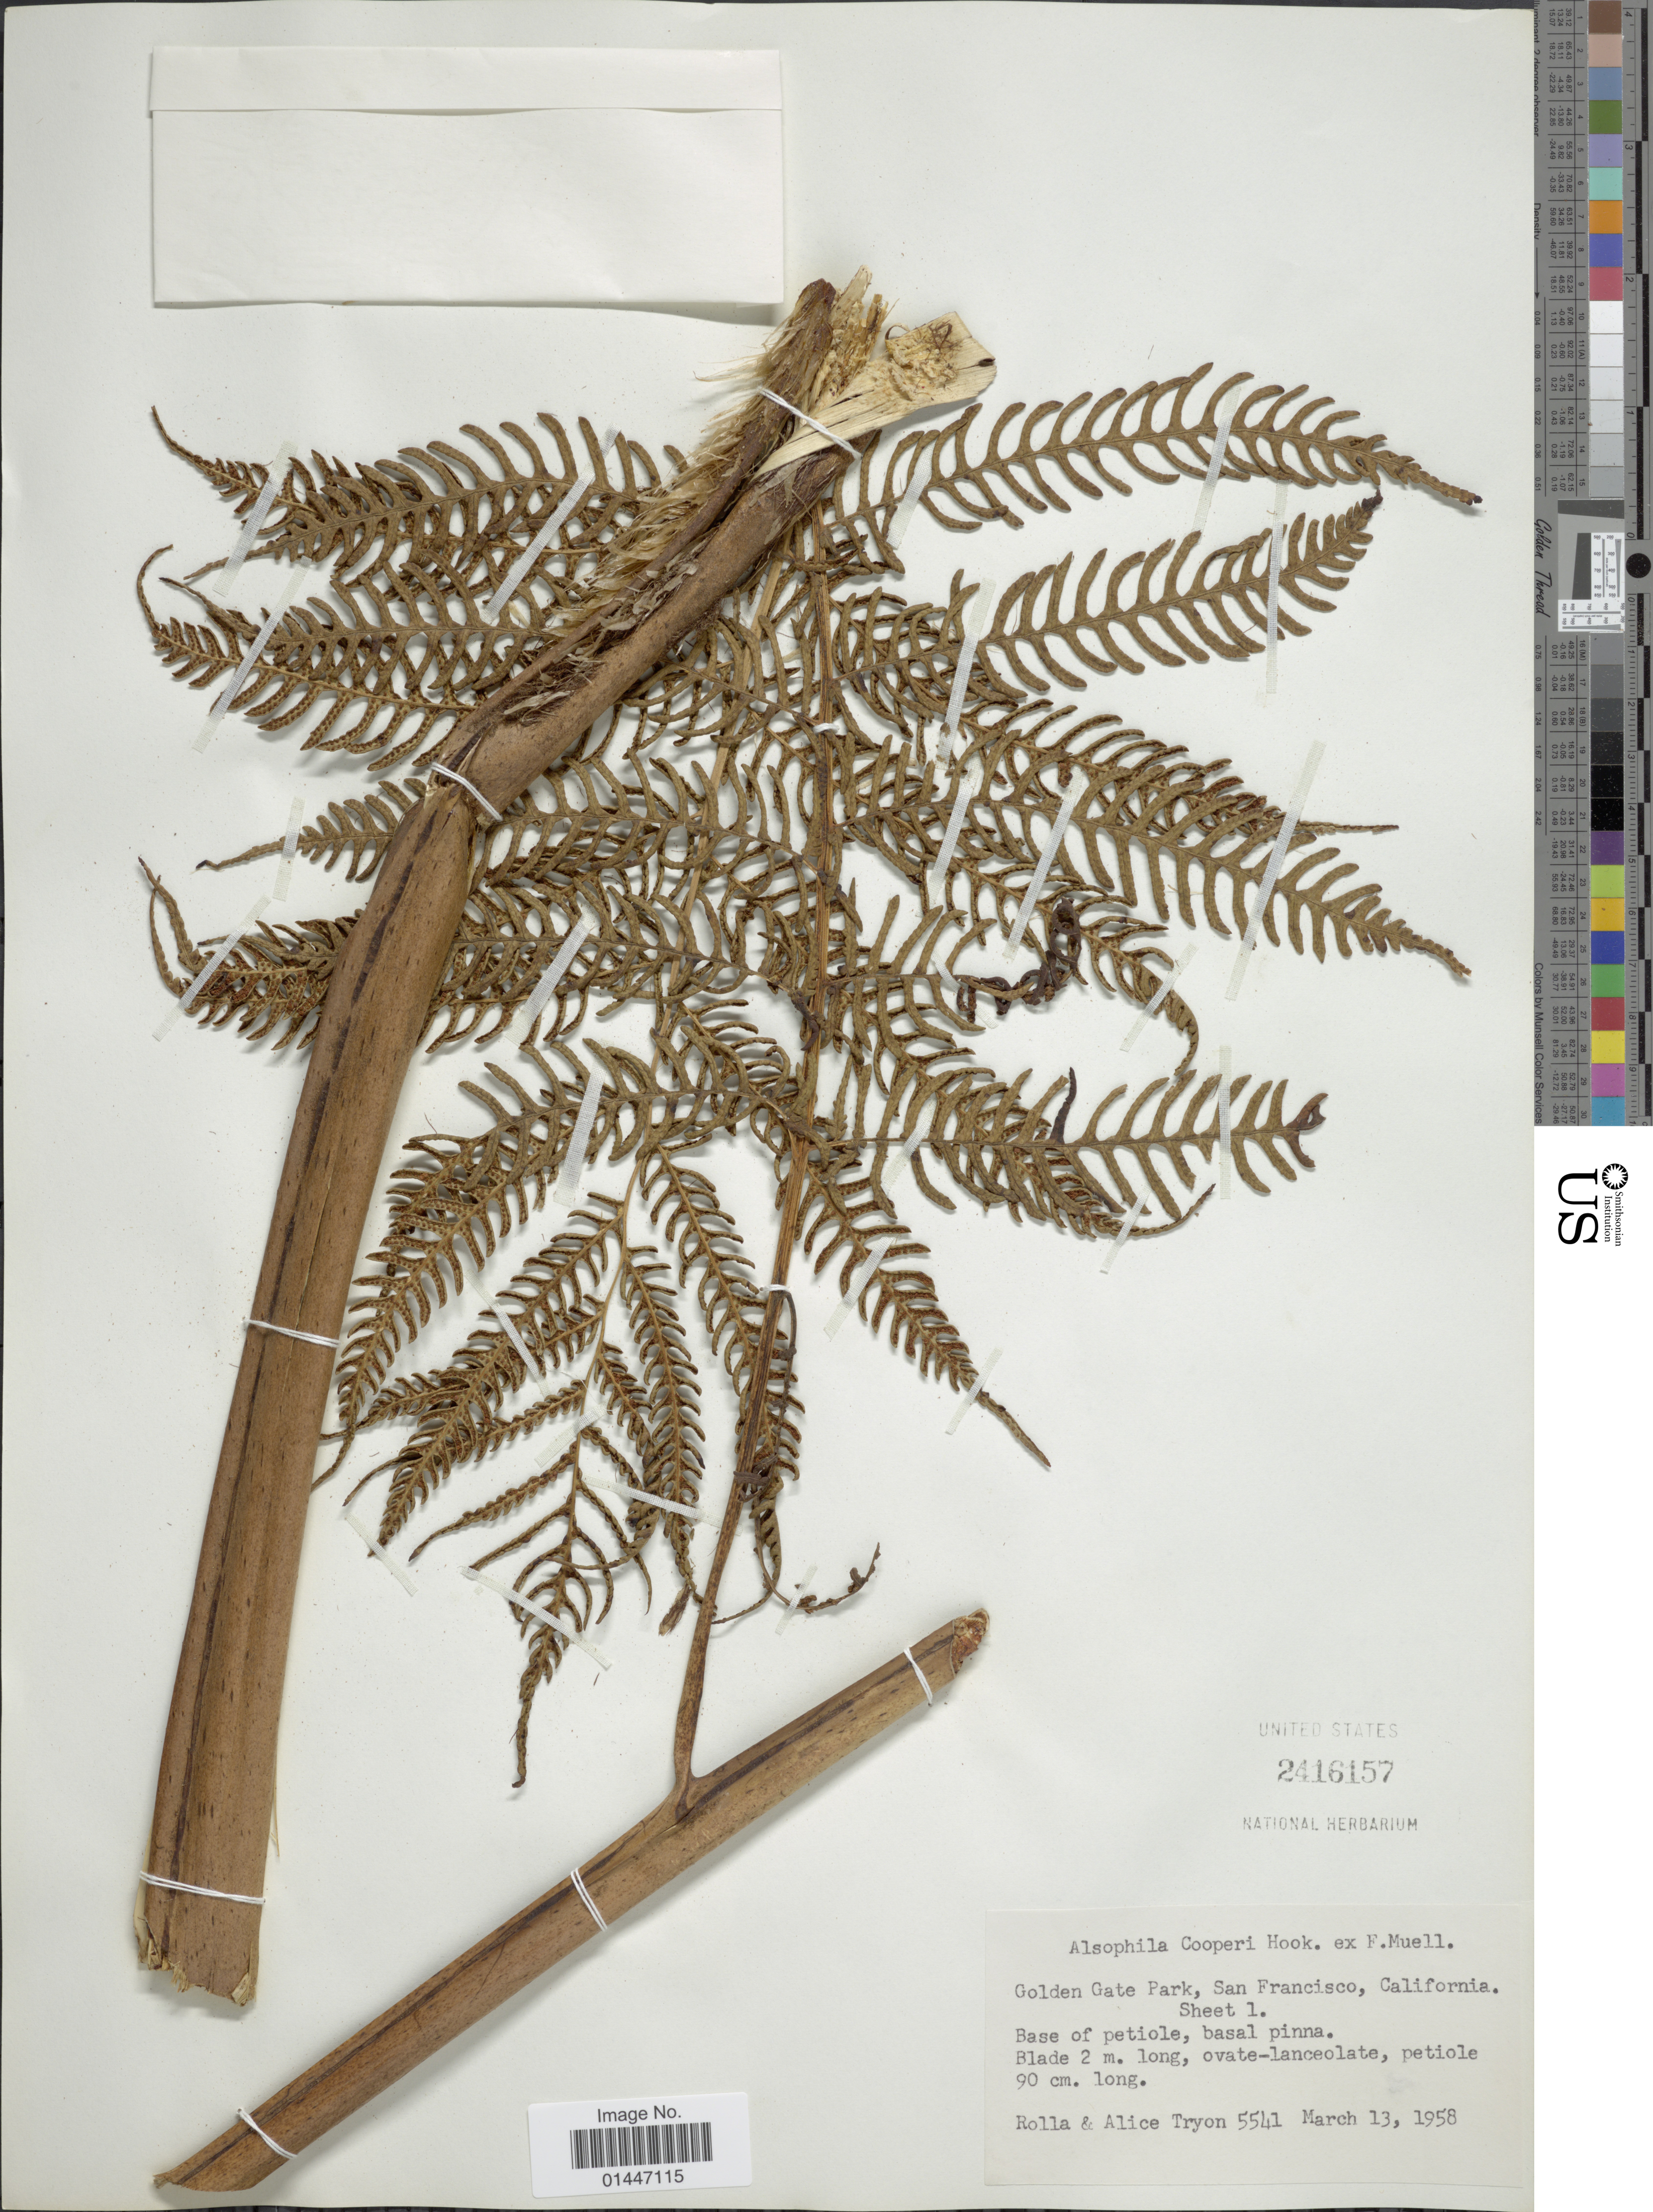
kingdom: Plantae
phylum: Tracheophyta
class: Polypodiopsida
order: Cyatheales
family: Cyatheaceae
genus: Sphaeropteris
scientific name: Sphaeropteris cooperi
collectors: R. M. Tryon & A. F. Tryon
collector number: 5541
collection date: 1958-03-13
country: United States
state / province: California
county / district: San Francisco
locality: Golden Gate Park, San Francisco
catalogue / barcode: US 2416157